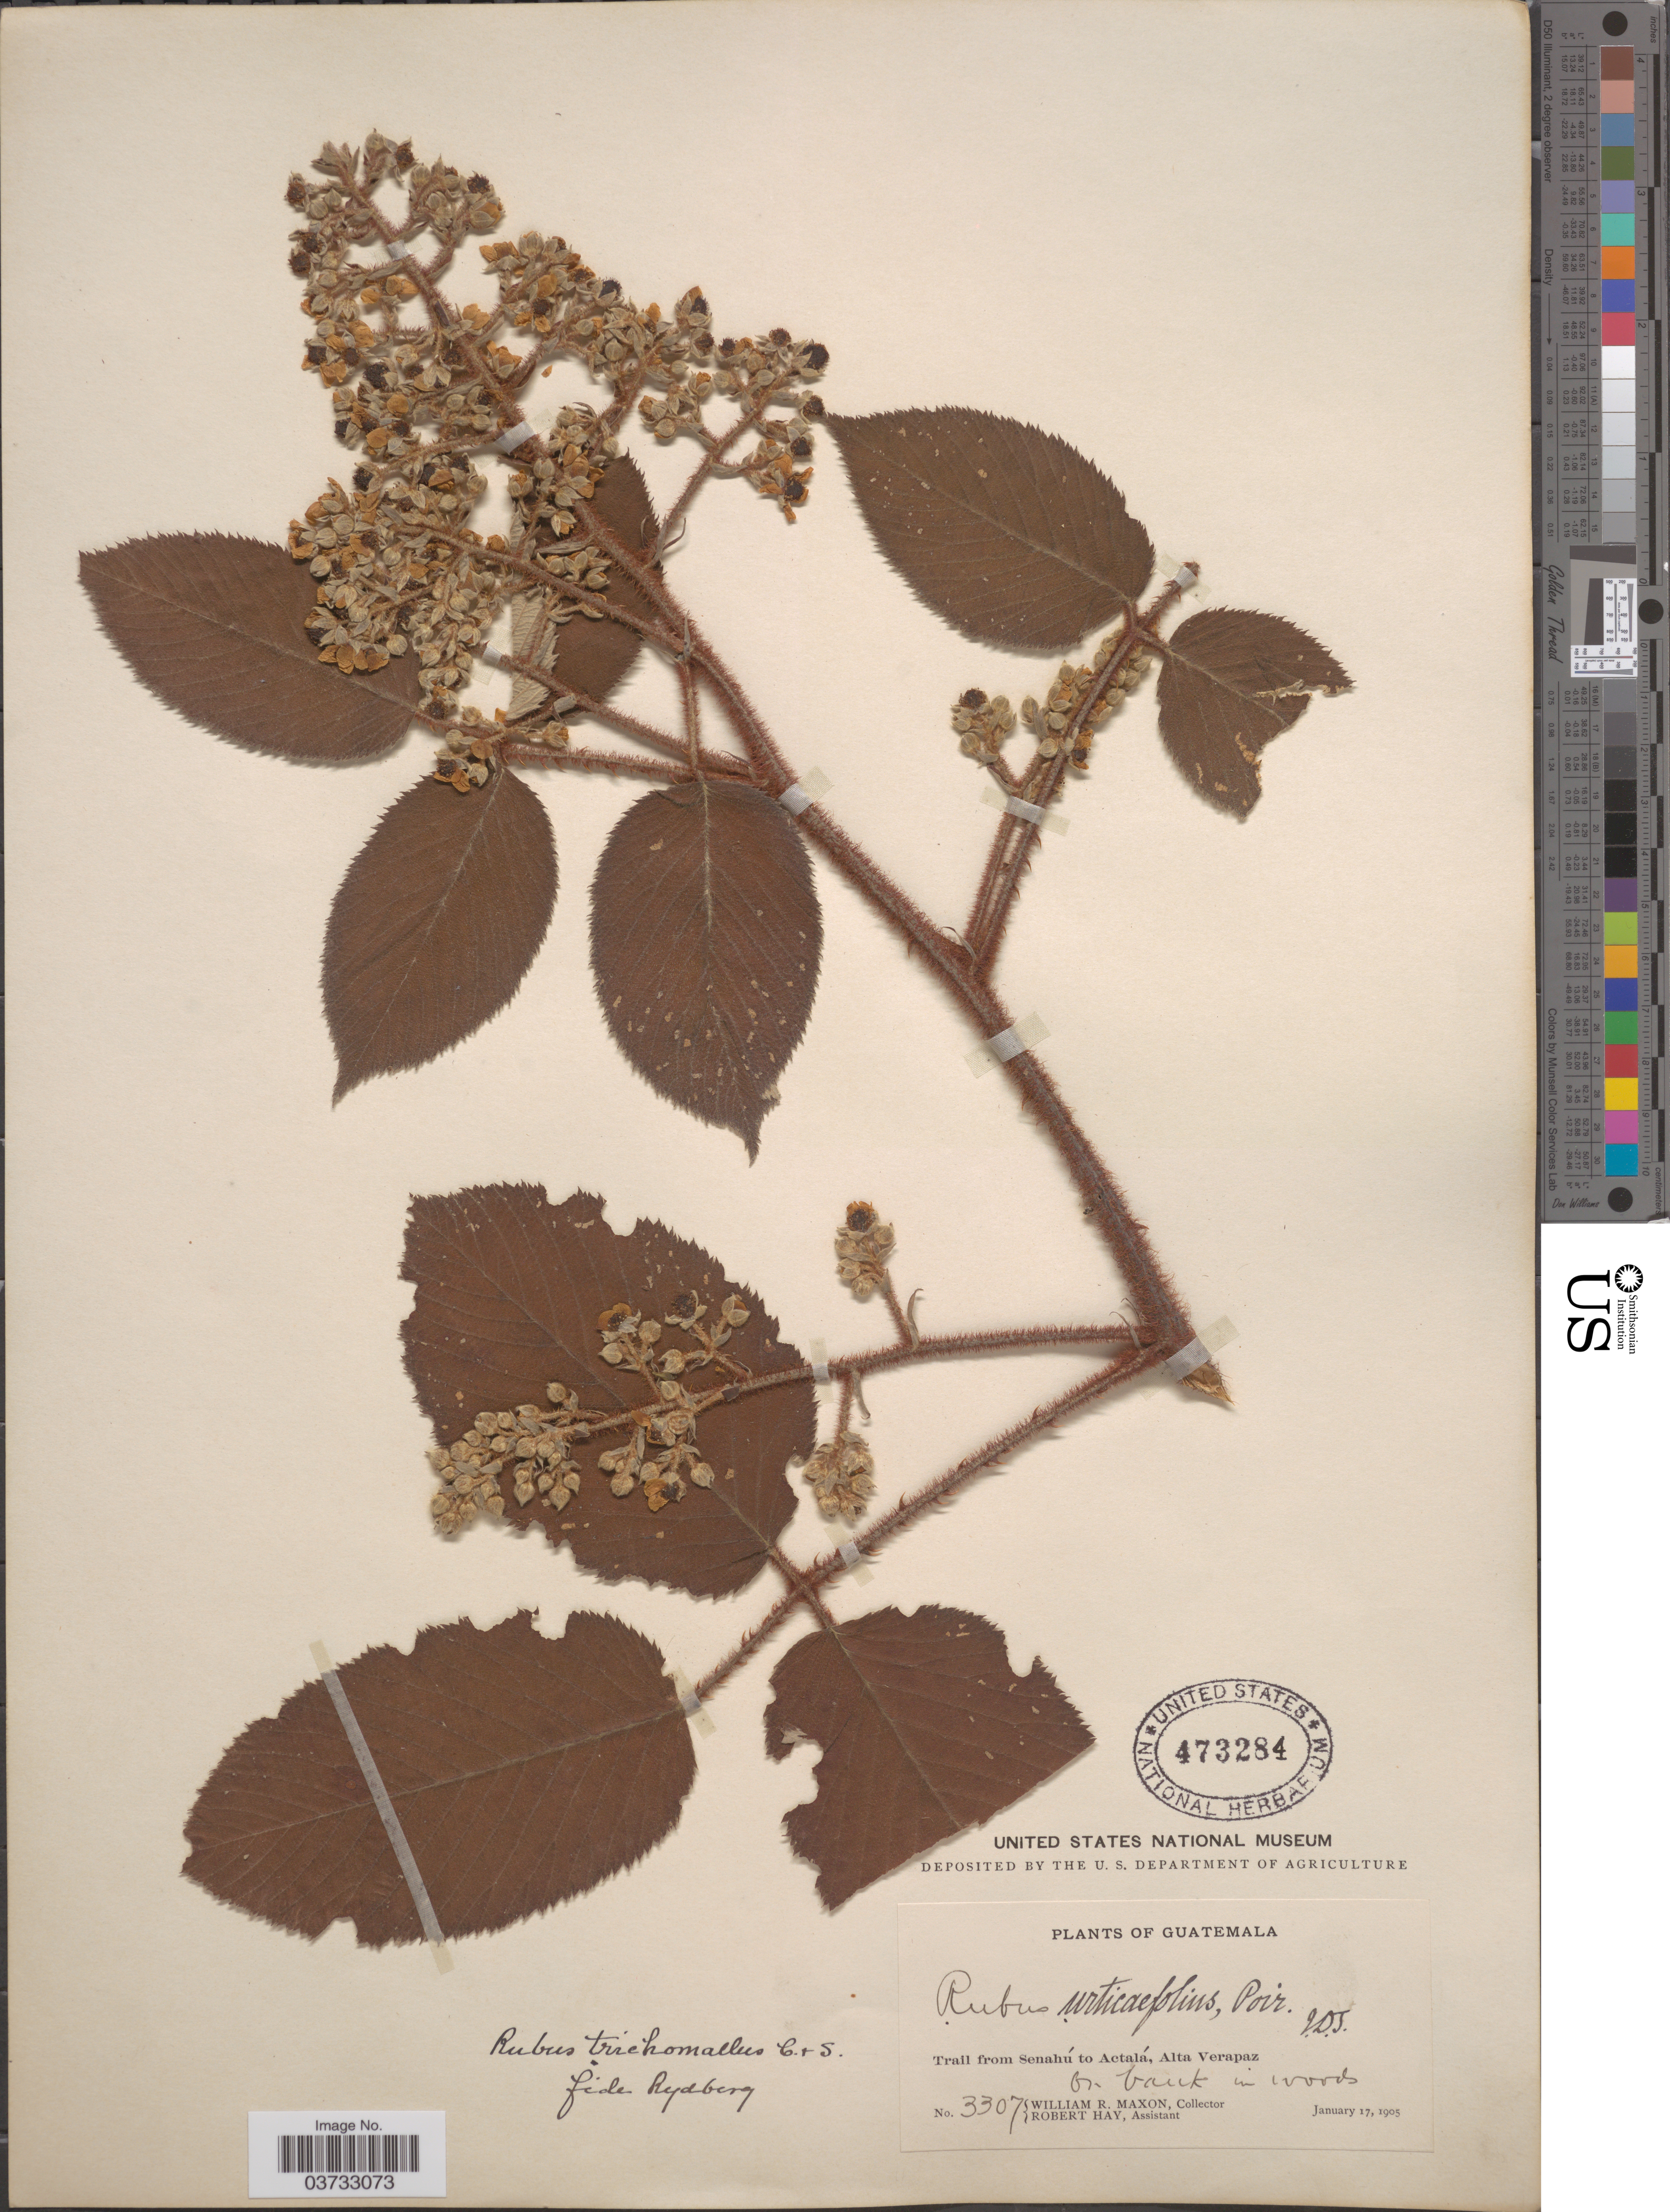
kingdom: Plantae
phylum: Tracheophyta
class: Magnoliopsida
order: Rosales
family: Rosaceae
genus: Rubus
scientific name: Rubus trichomallus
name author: Schltdl.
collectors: W. R. Maxon & R. Hay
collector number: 3307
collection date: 1905-01-17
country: Guatemala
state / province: Alta Verapaz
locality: Trail from Senahú to Actalá.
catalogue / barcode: US 473284